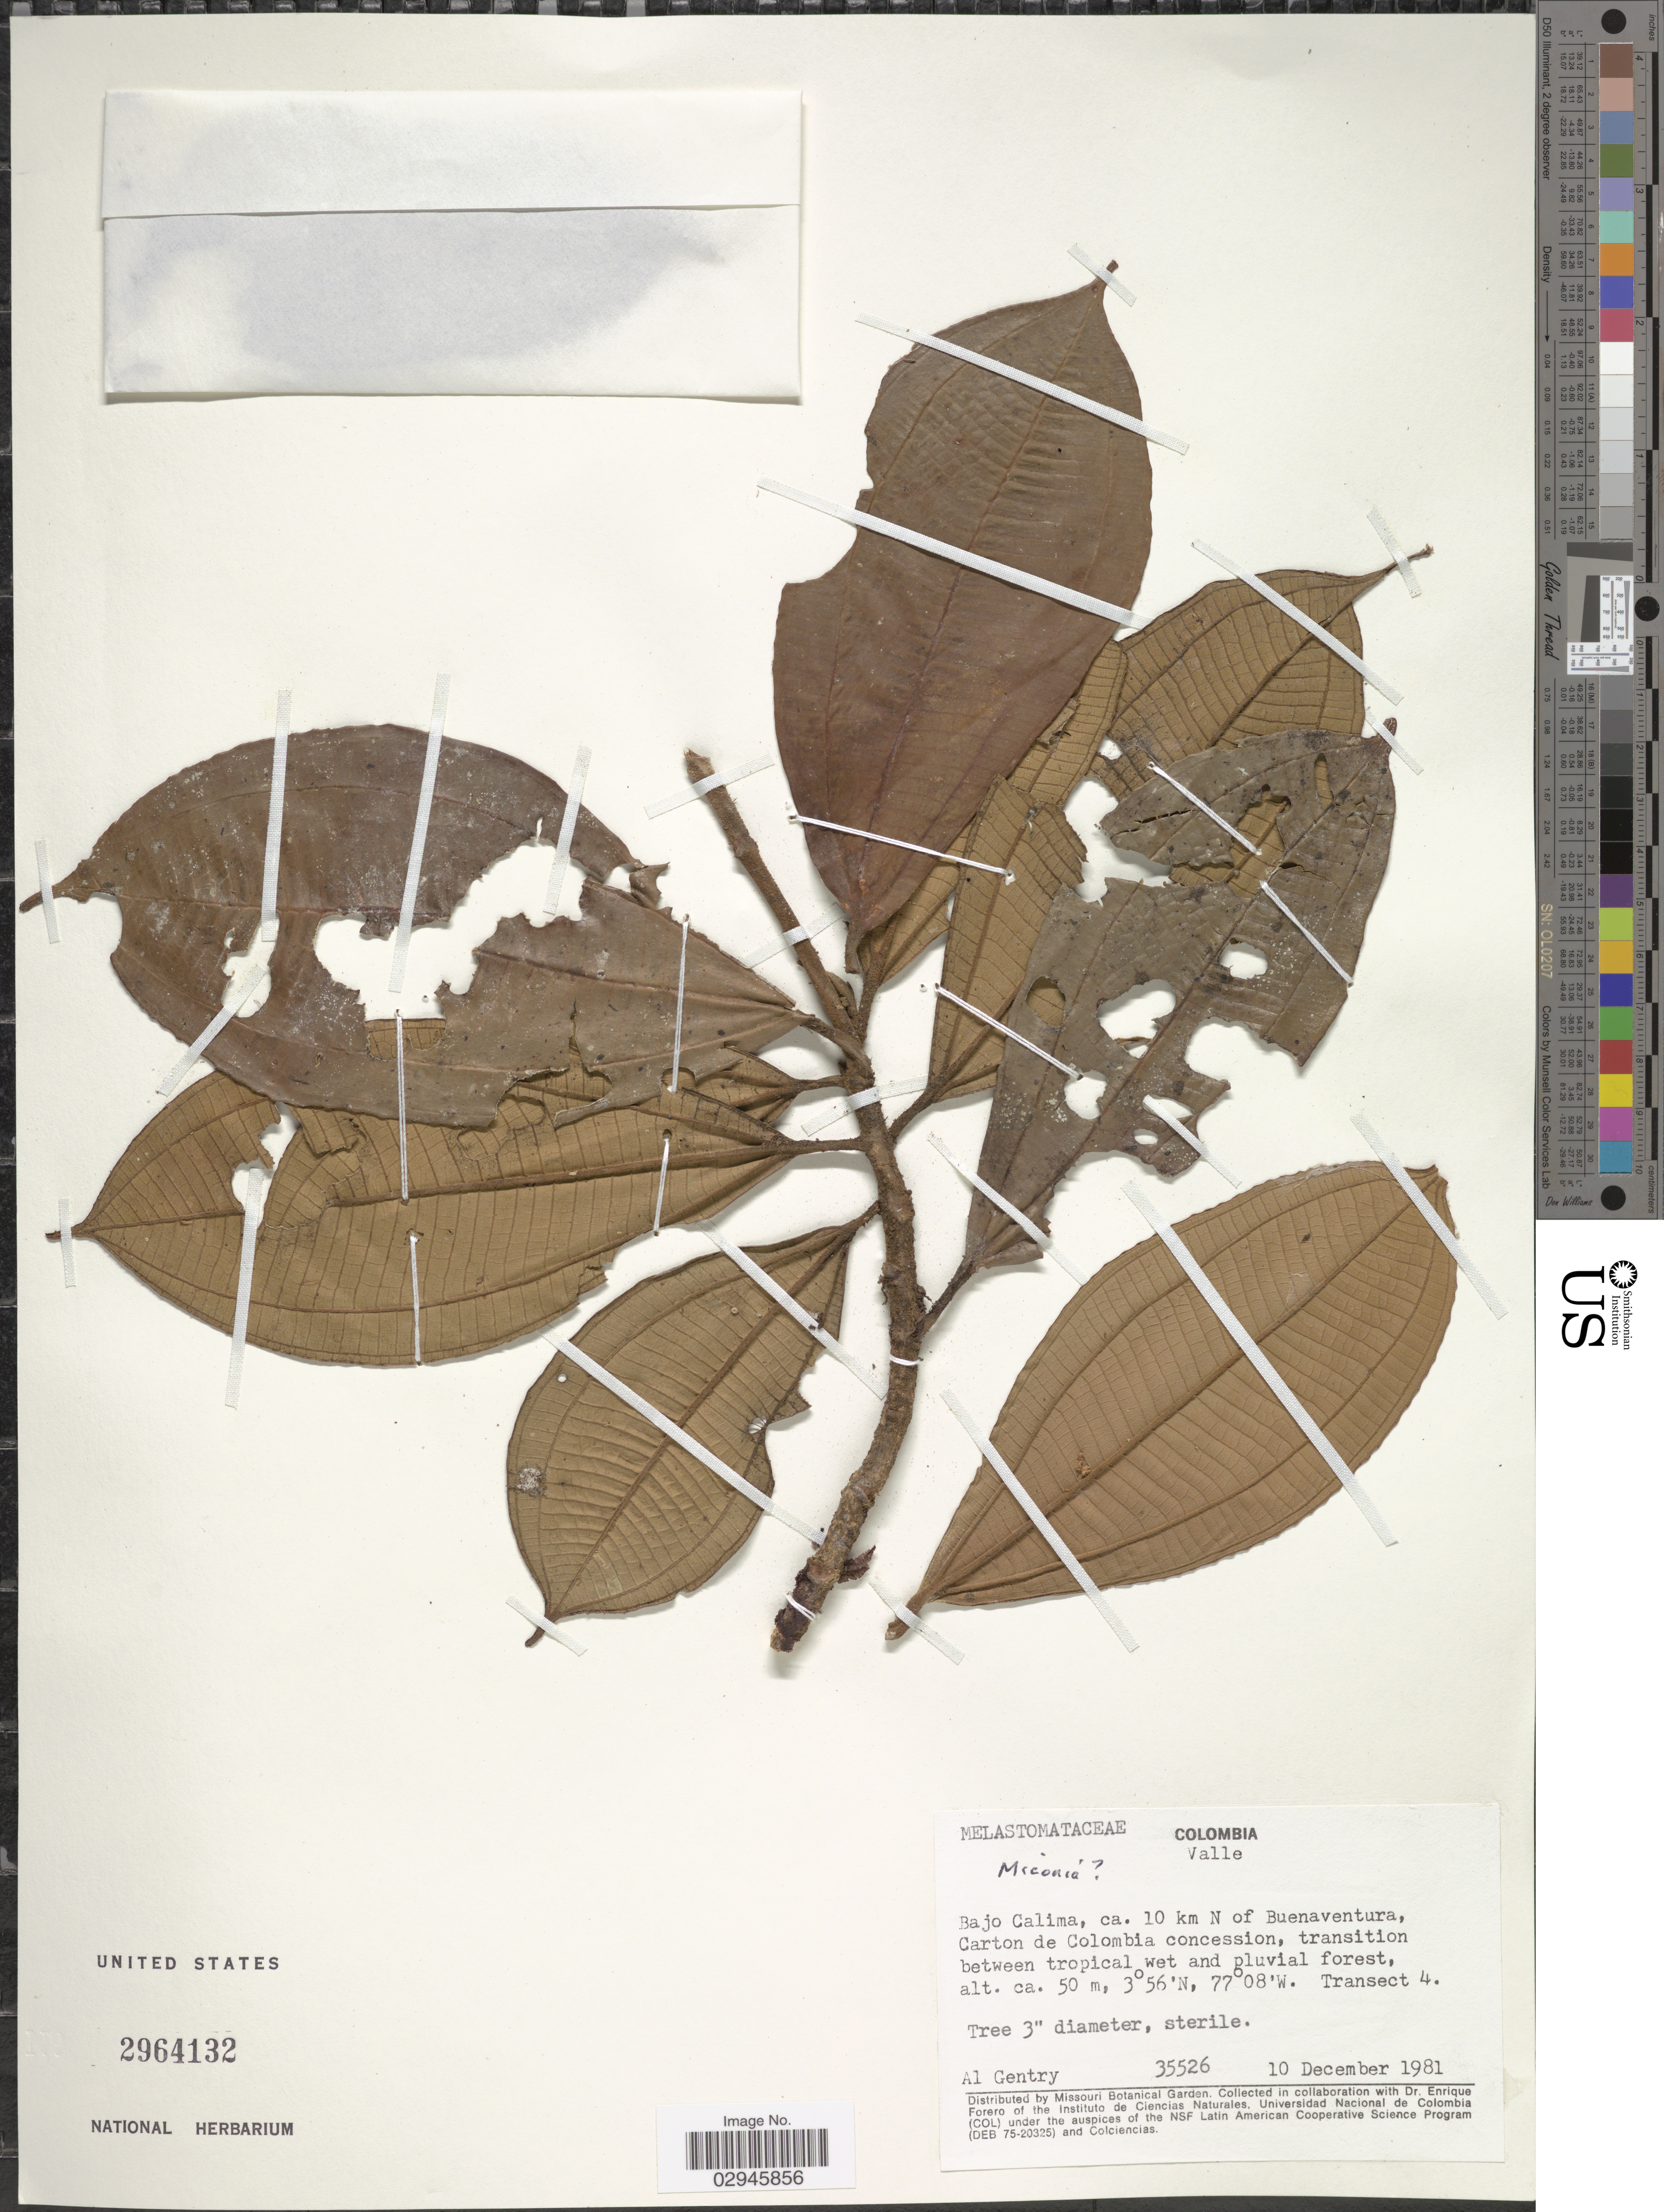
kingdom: Plantae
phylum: Tracheophyta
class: Magnoliopsida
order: Myrtales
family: Melastomataceae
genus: Miconia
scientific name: Miconia sp.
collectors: A. H. Gentry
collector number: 35526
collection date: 1981-12-10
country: Colombia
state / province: Valle del Cauca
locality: Valle. Bajo Calima, ca. 10 km N of Buenaventura, Carton de Colombia concession, transition between tropical wet and pluvial forest. Transect 4.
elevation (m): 50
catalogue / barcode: US 2964132